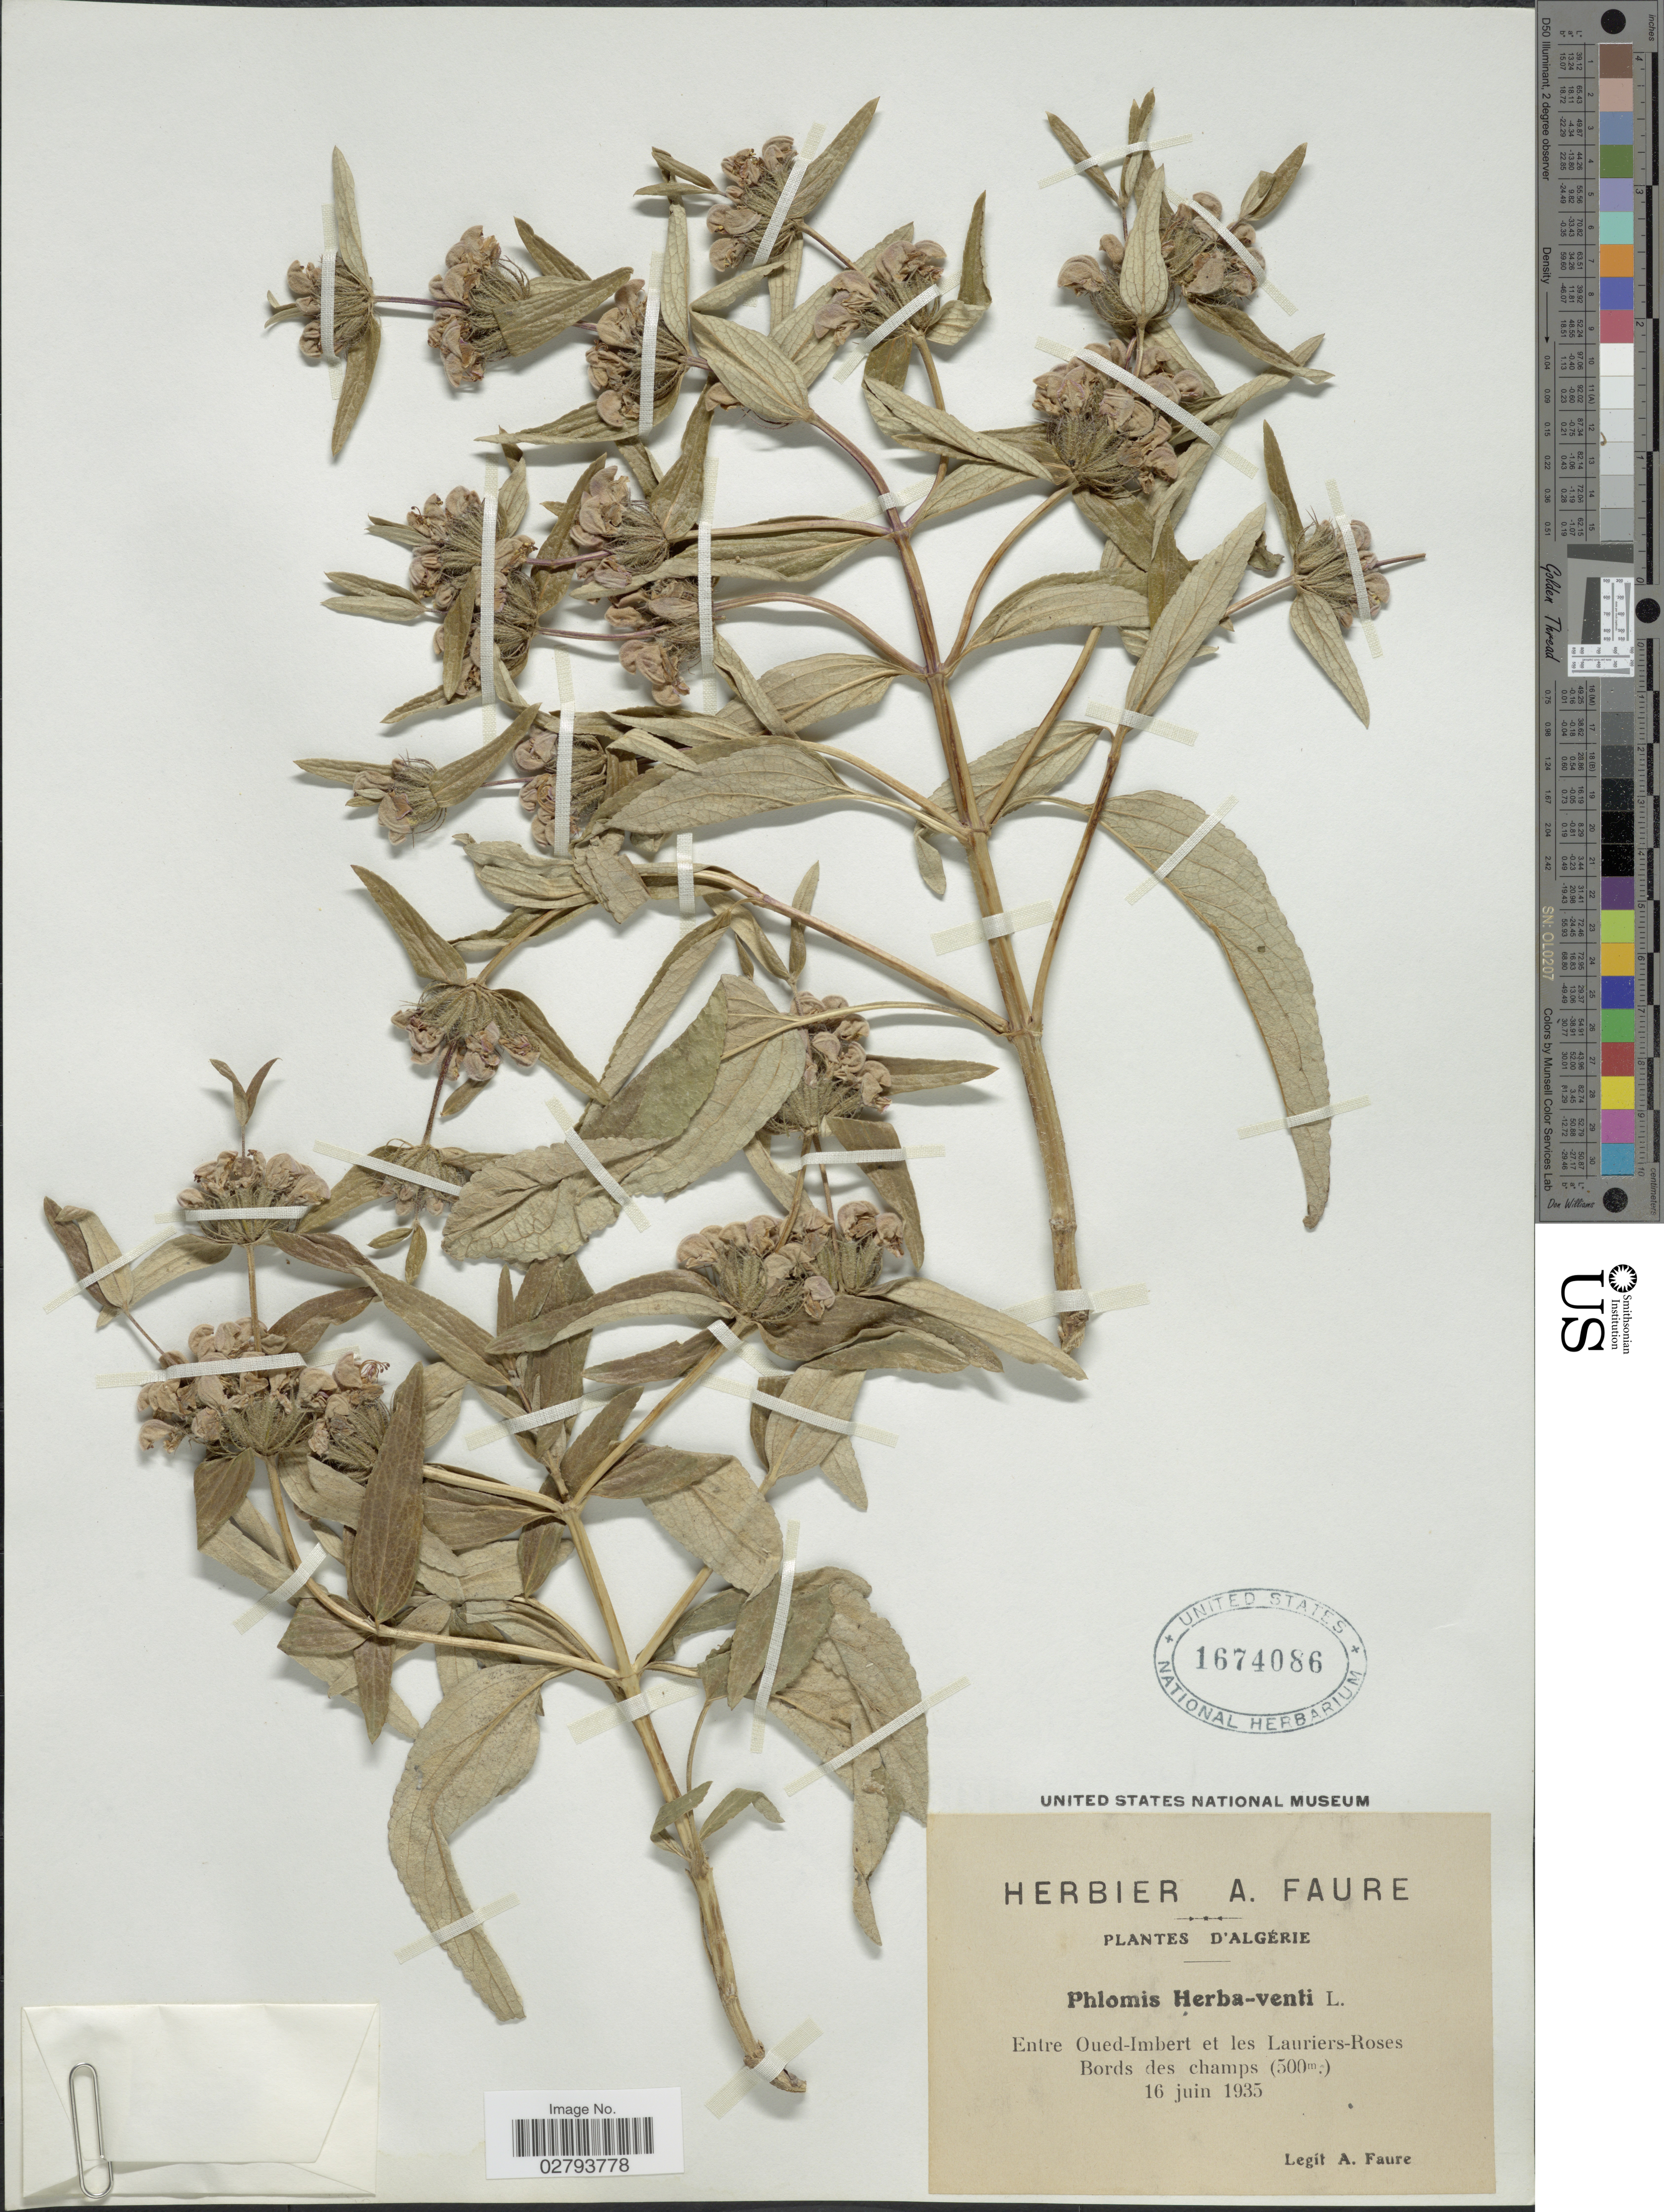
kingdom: Plantae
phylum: Tracheophyta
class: Magnoliopsida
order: Lamiales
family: Lamiaceae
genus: Phlomis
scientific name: Phlomis herba-venti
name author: L.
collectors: A. Faure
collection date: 1935-06-16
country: Algeria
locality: Entre Oued-Imbert et les Lauriers-Roses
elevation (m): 500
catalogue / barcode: US 1674086